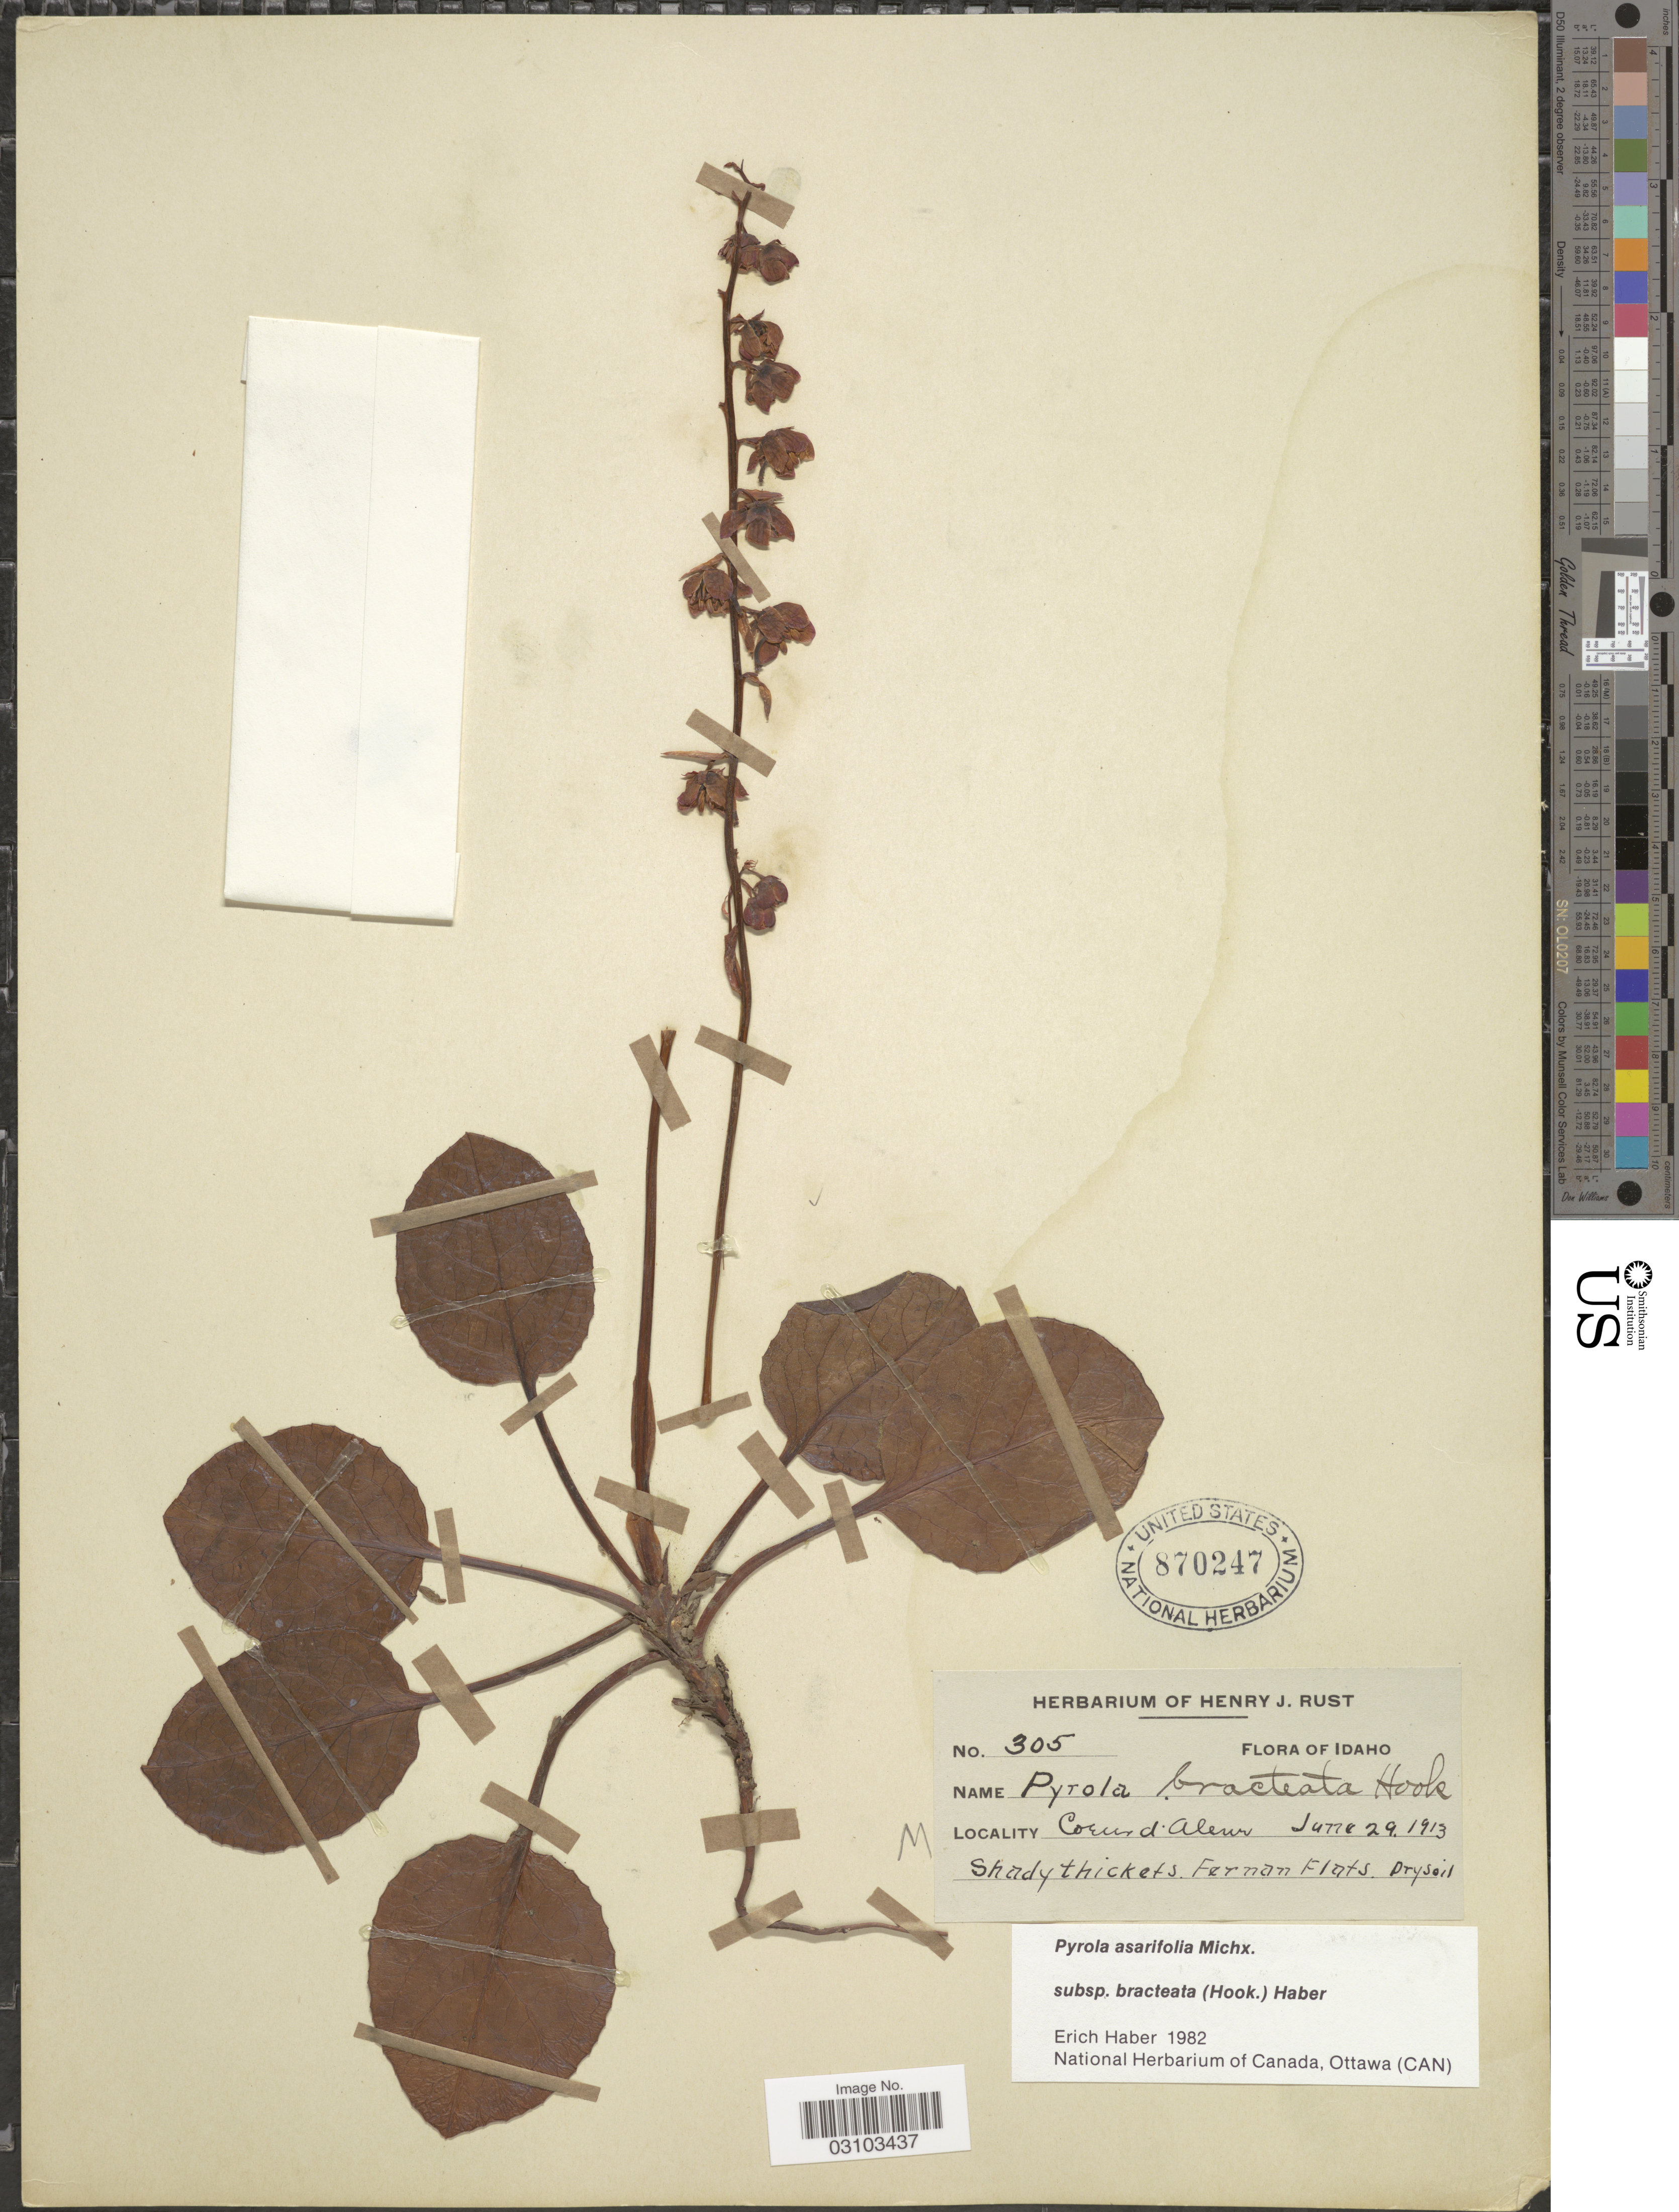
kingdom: Plantae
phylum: Tracheophyta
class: Magnoliopsida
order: Ericales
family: Ericaceae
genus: Pyrola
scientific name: Pyrola asarifolia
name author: Michx.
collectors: ex herb. Henry J. Rust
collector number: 305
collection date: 1913-06-29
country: United States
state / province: Idaho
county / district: Kootenai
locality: Coeur d'Alene. Fernan Flats.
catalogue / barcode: US 870247